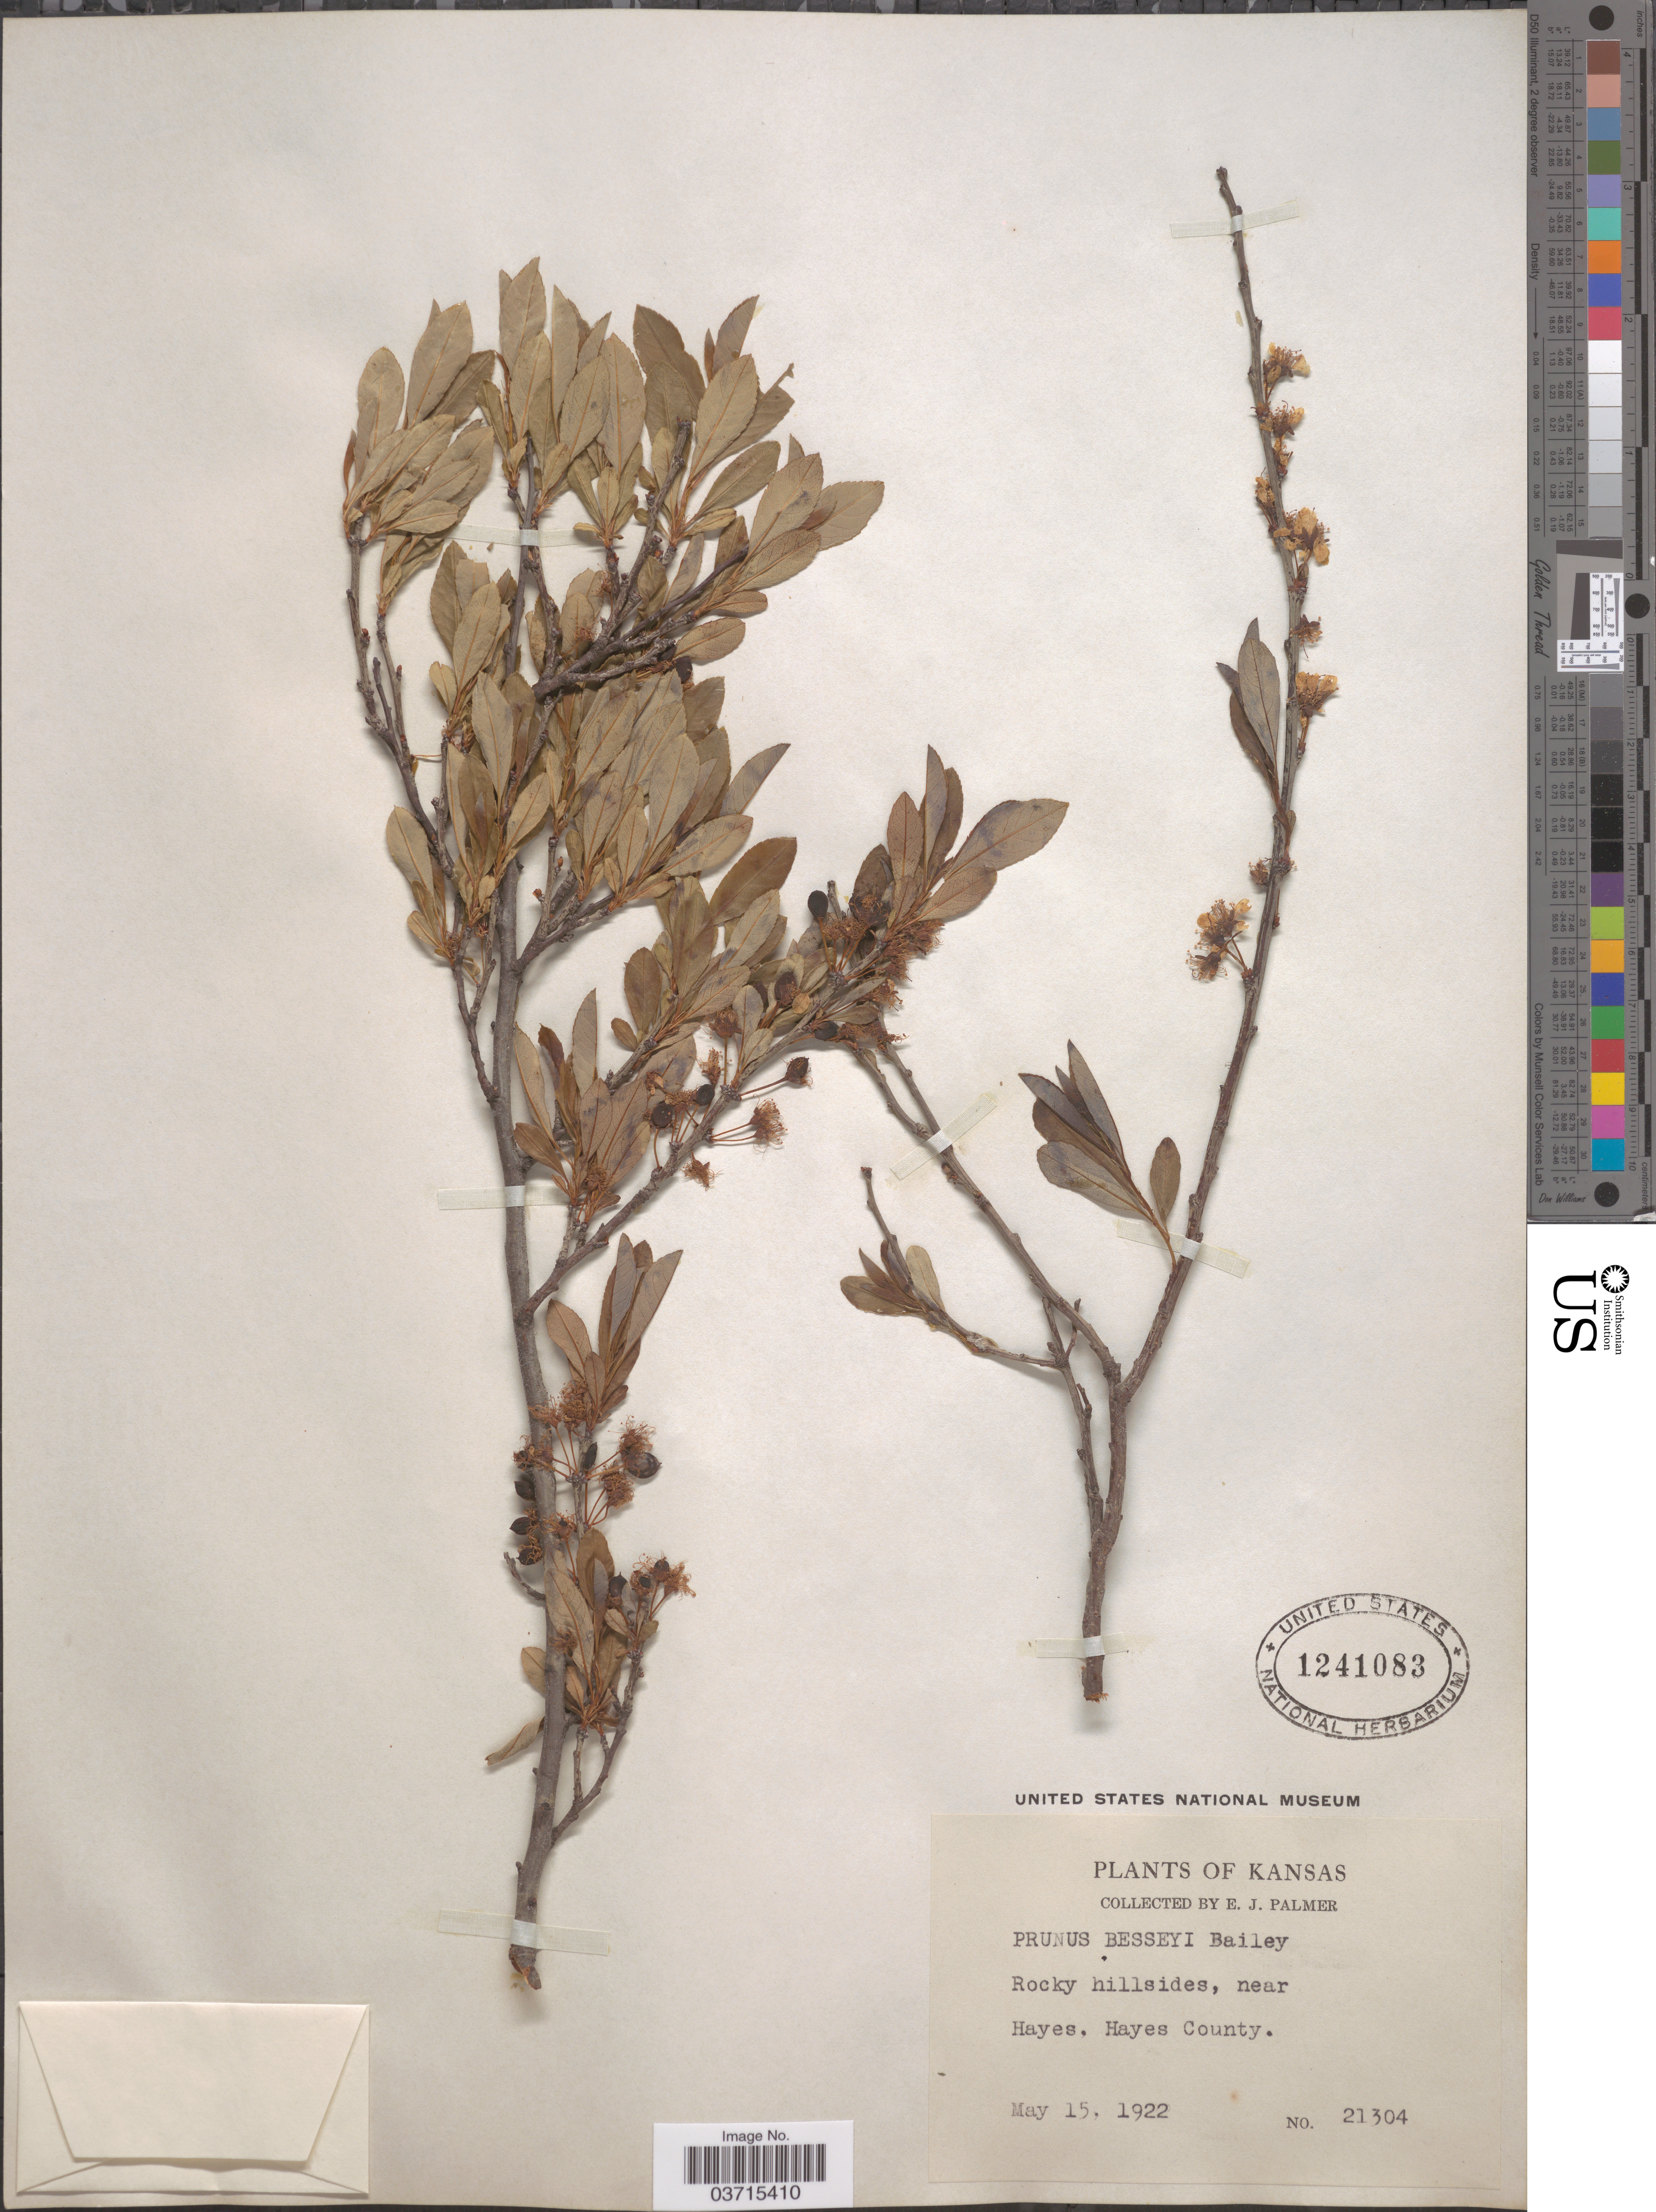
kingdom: Plantae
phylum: Tracheophyta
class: Magnoliopsida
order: Rosales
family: Rosaceae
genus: Prunus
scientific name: Prunus besseyi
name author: L.H. Bailey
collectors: E. J. Palmer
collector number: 21304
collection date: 1922-05-15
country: United States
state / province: Kansas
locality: Near Hayes, Hayes County.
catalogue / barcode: US 1241083